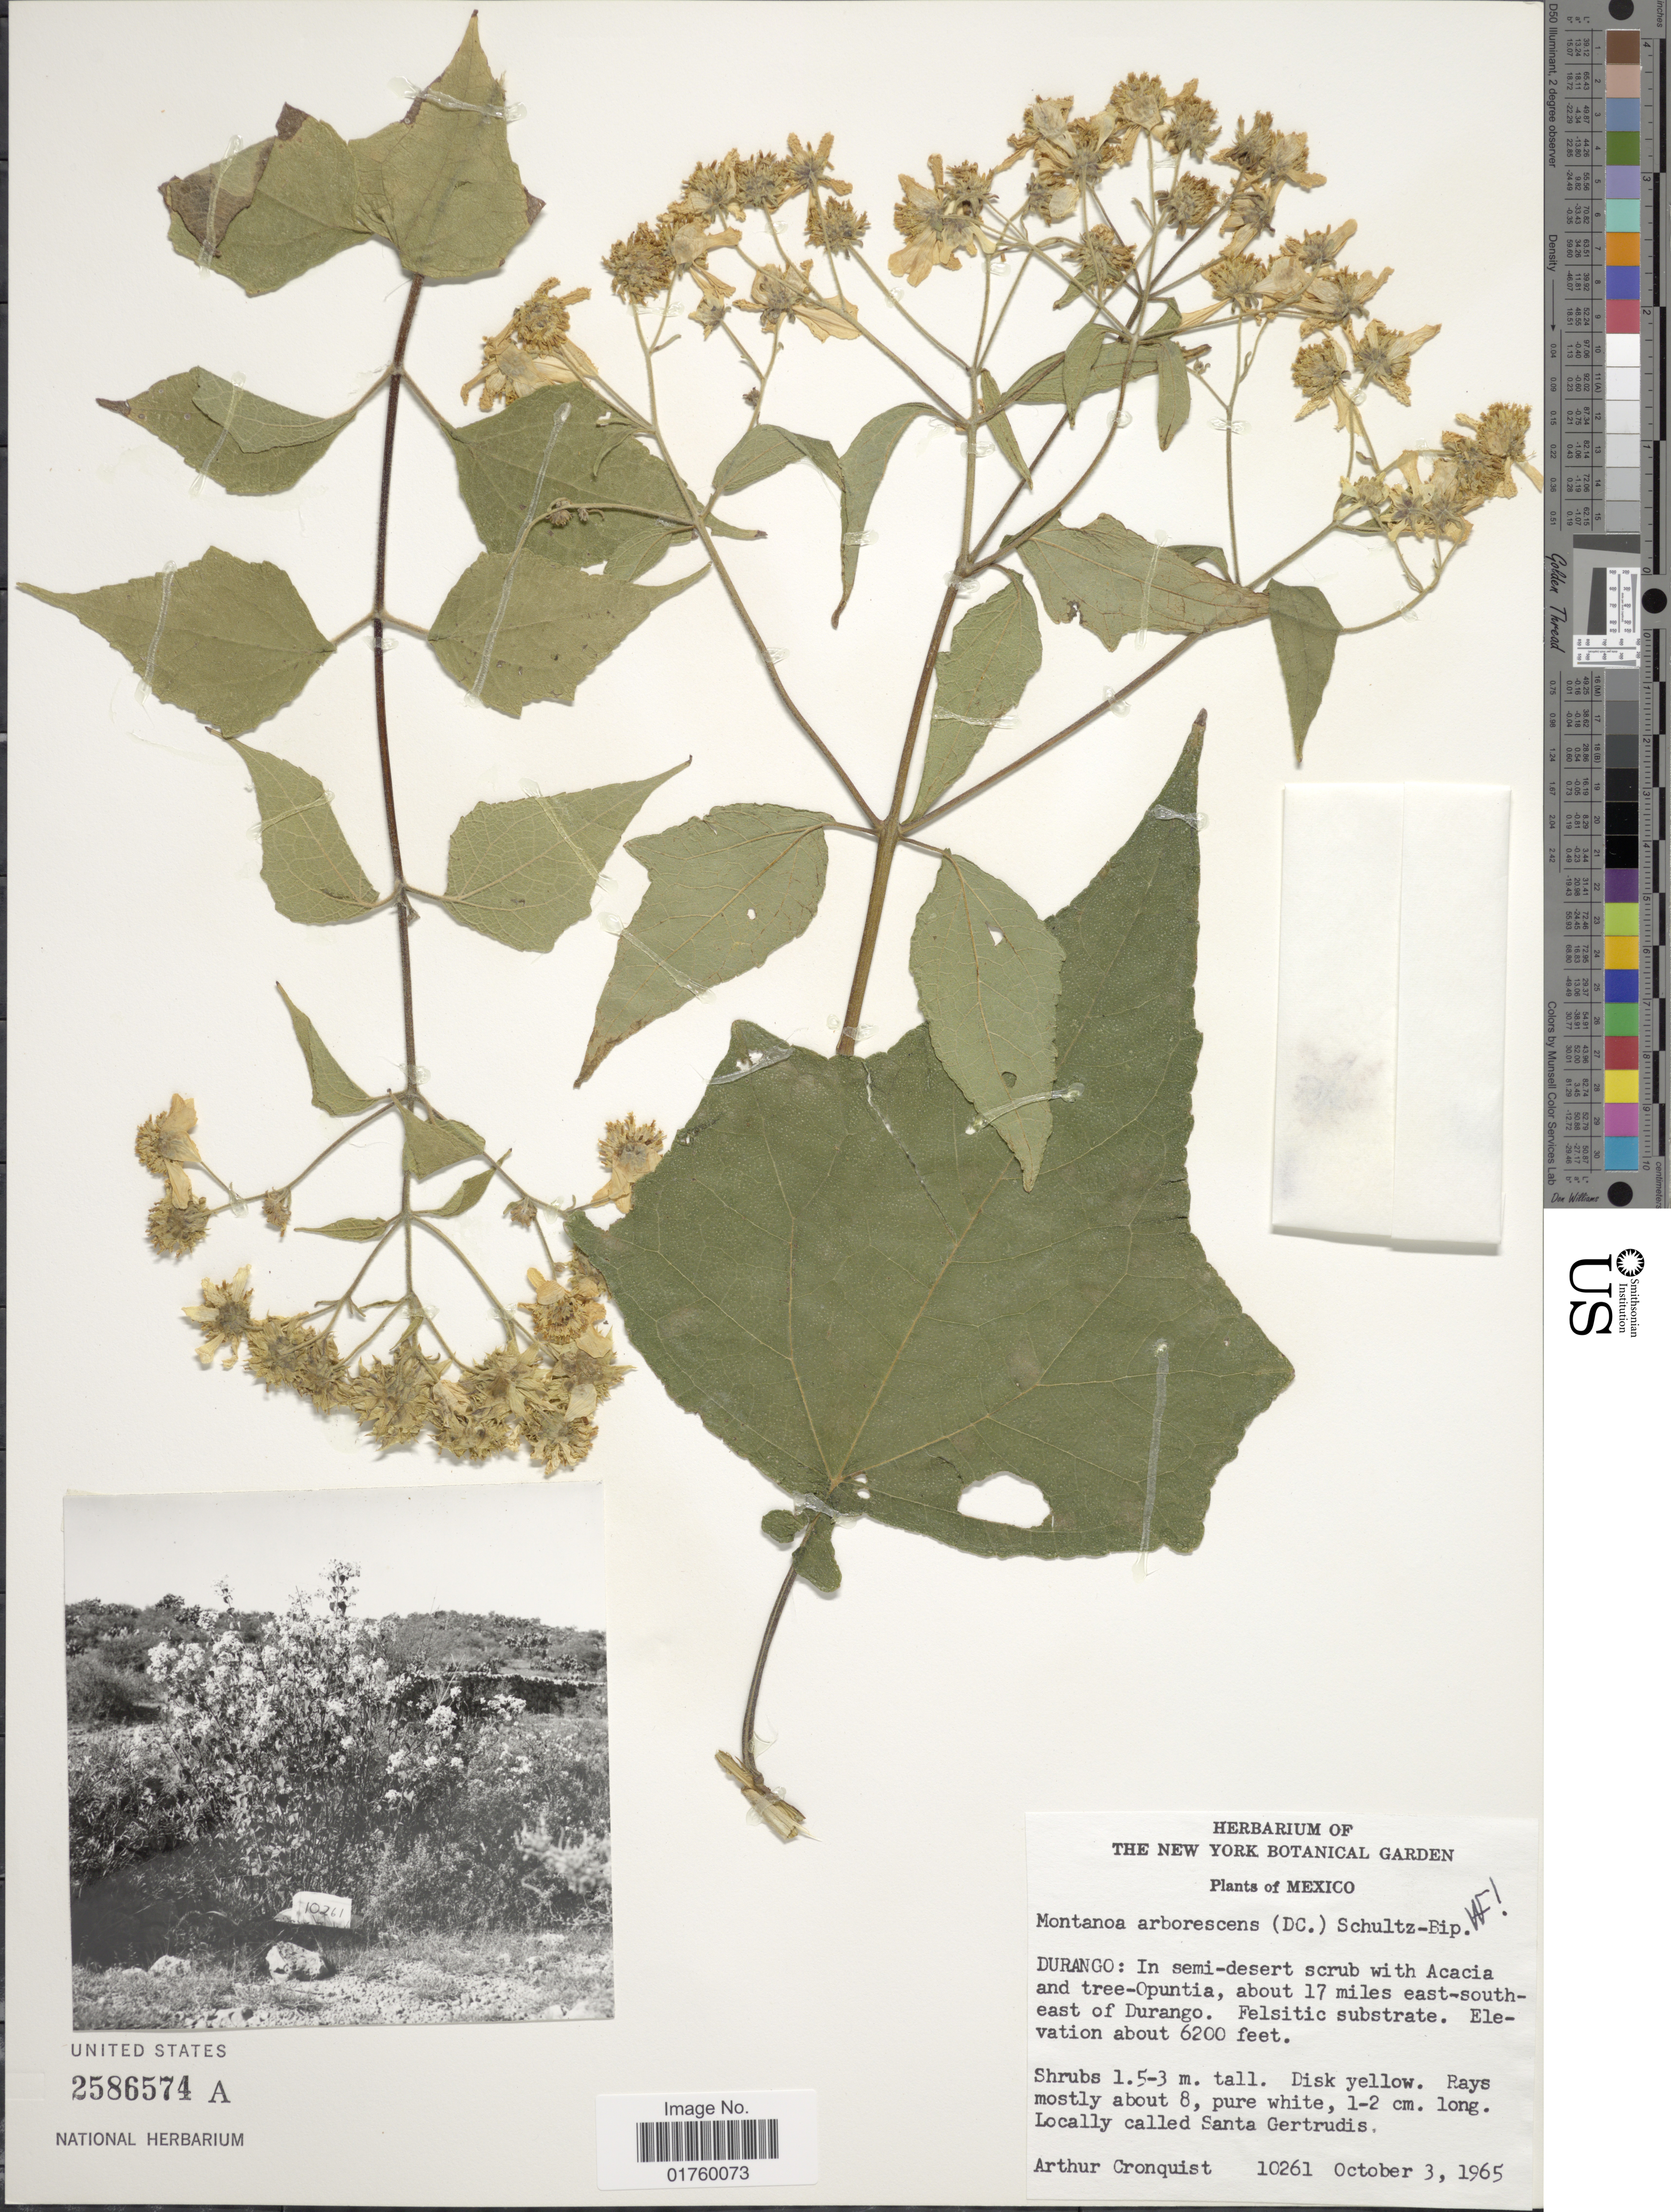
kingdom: Plantae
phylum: Tracheophyta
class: Magnoliopsida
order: Asterales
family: Asteraceae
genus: Montanoa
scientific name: Montanoa leucantha subsp. arborescens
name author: (DC.) V.A. Funk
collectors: A. J. Cronquist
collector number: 10261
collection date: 1965-10-03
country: Mexico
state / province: Durango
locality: In semi-desert scrub, about 17 miles east-south-east of Durango.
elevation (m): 1890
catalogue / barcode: US 2586574A